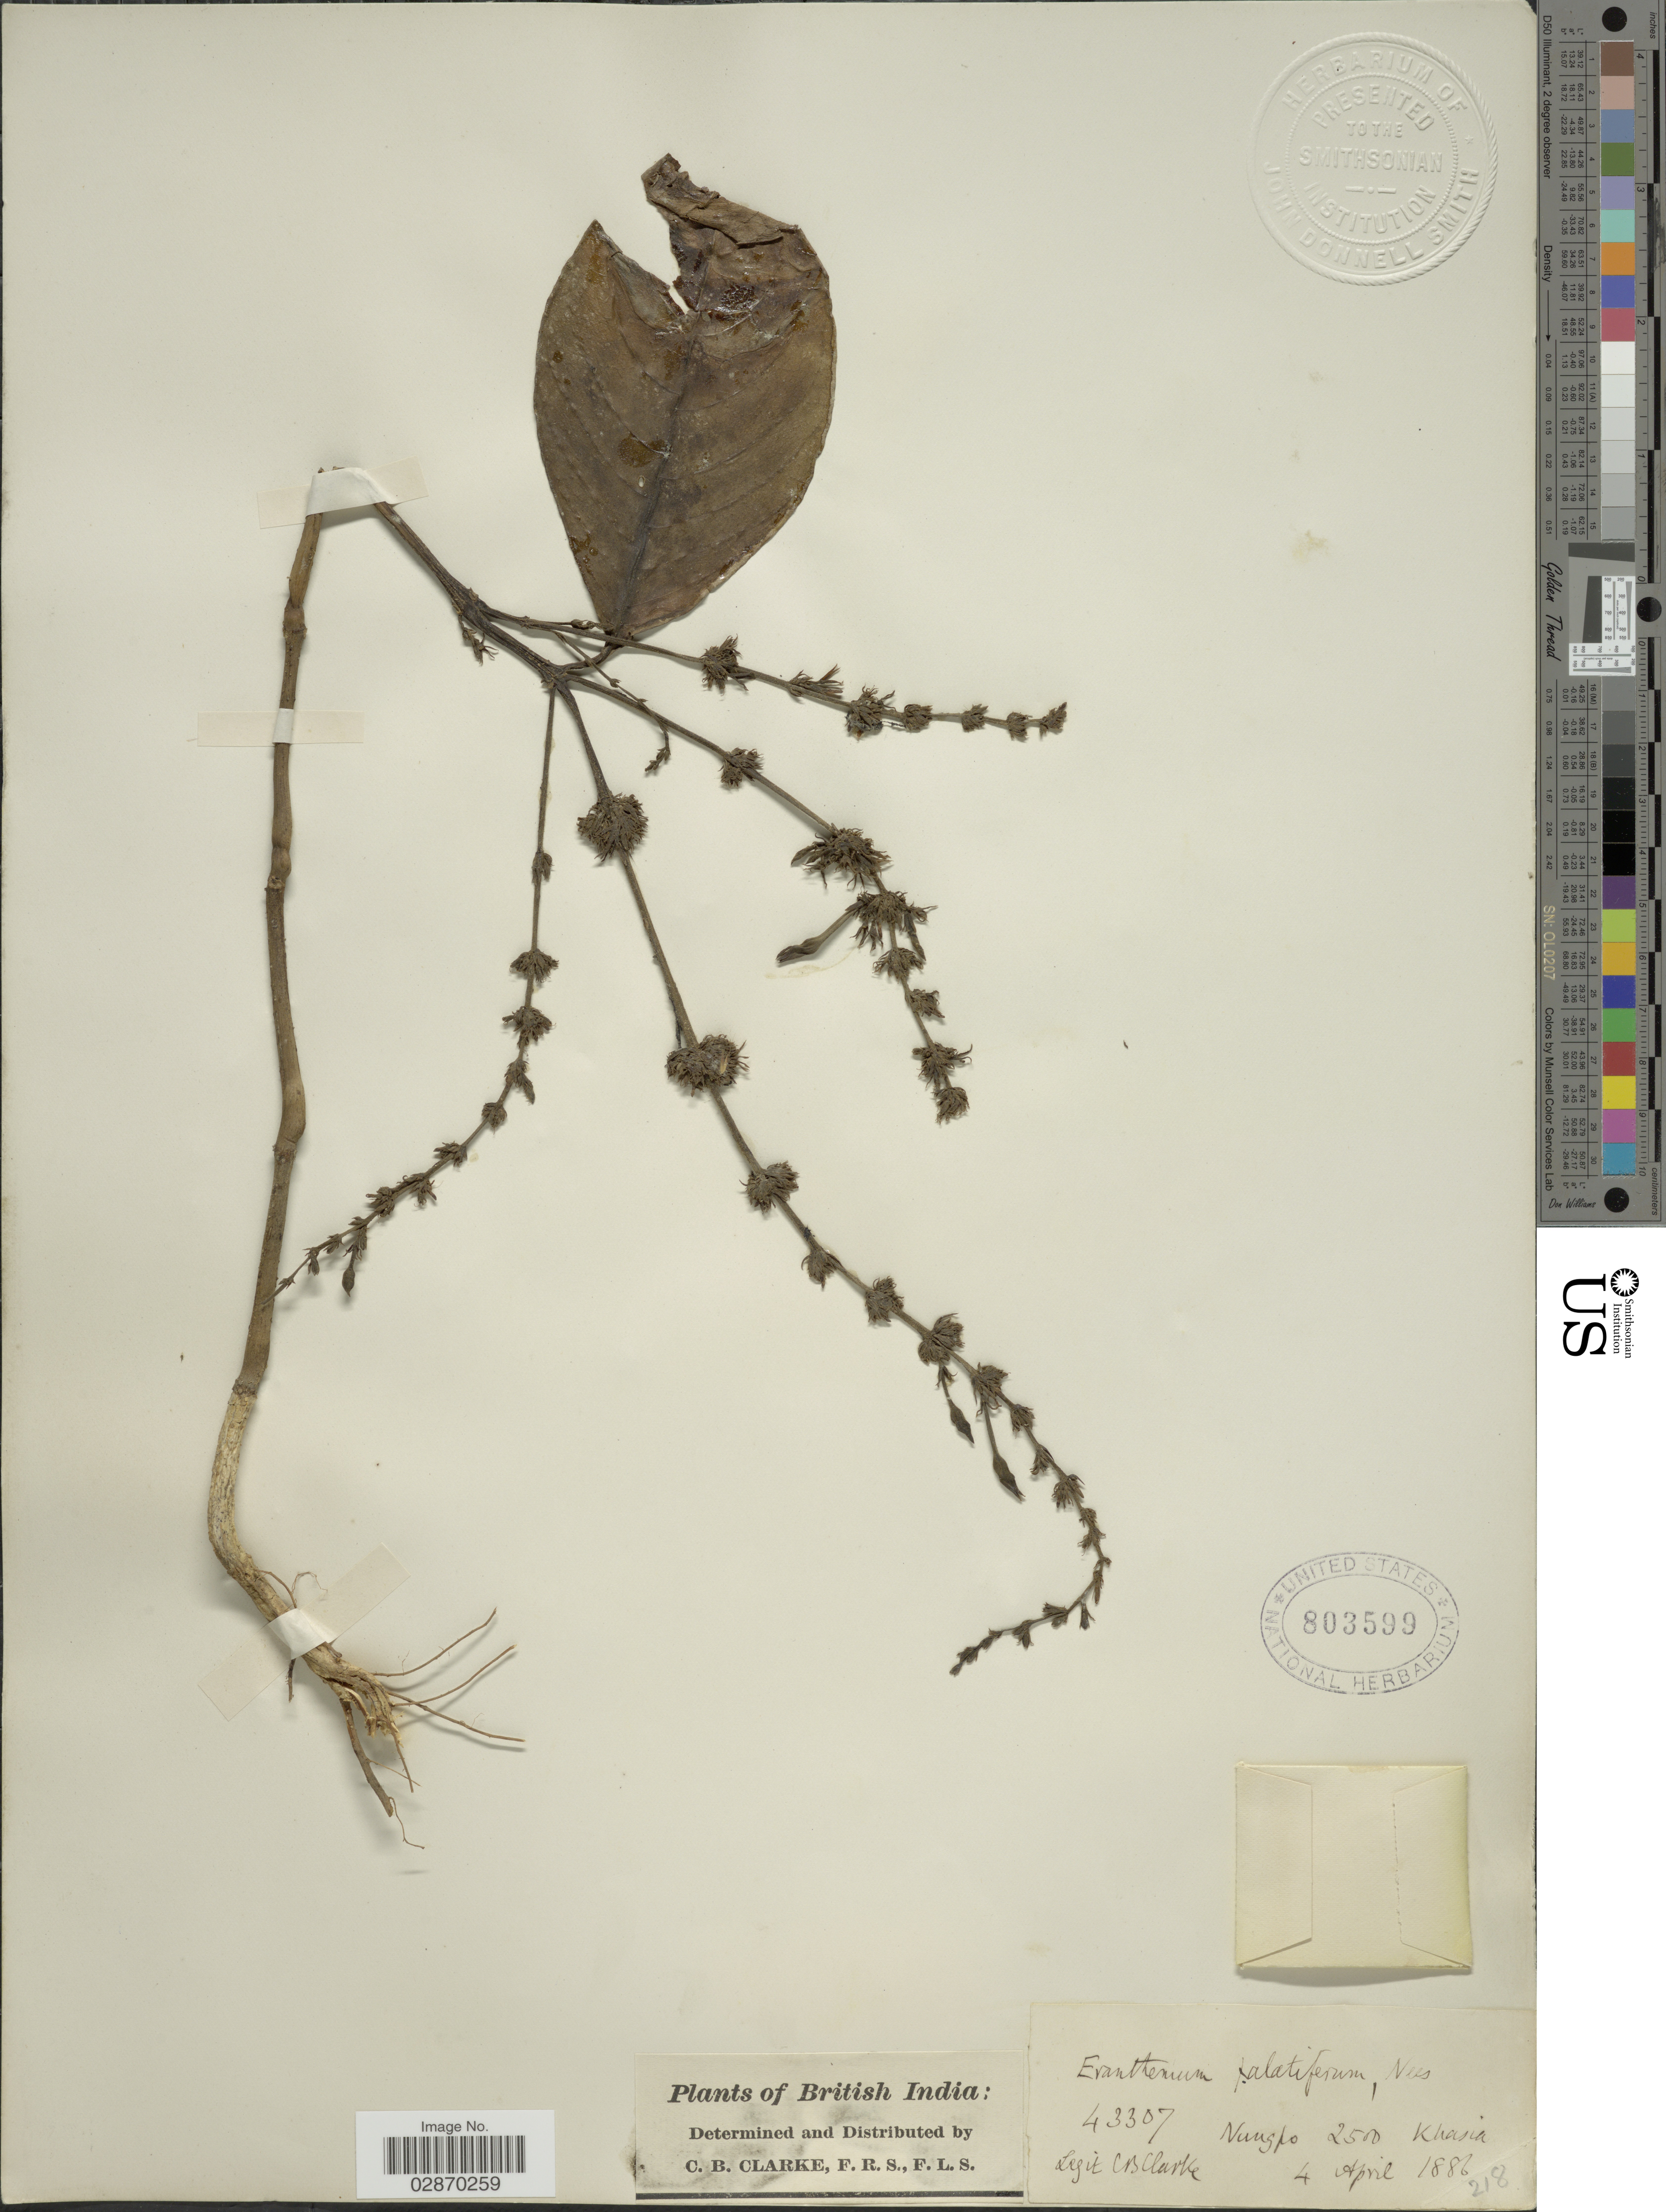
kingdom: Plantae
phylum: Tracheophyta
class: Magnoliopsida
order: Lamiales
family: Acanthaceae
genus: Pseuderanthemum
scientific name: Pseuderanthemum palatiferum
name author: (Wall.) Radlk.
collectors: C. B. Clarke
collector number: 43307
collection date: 1886-04-04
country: India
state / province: Meghalaya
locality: British India: Nungpo, Khasia.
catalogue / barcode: US 803599